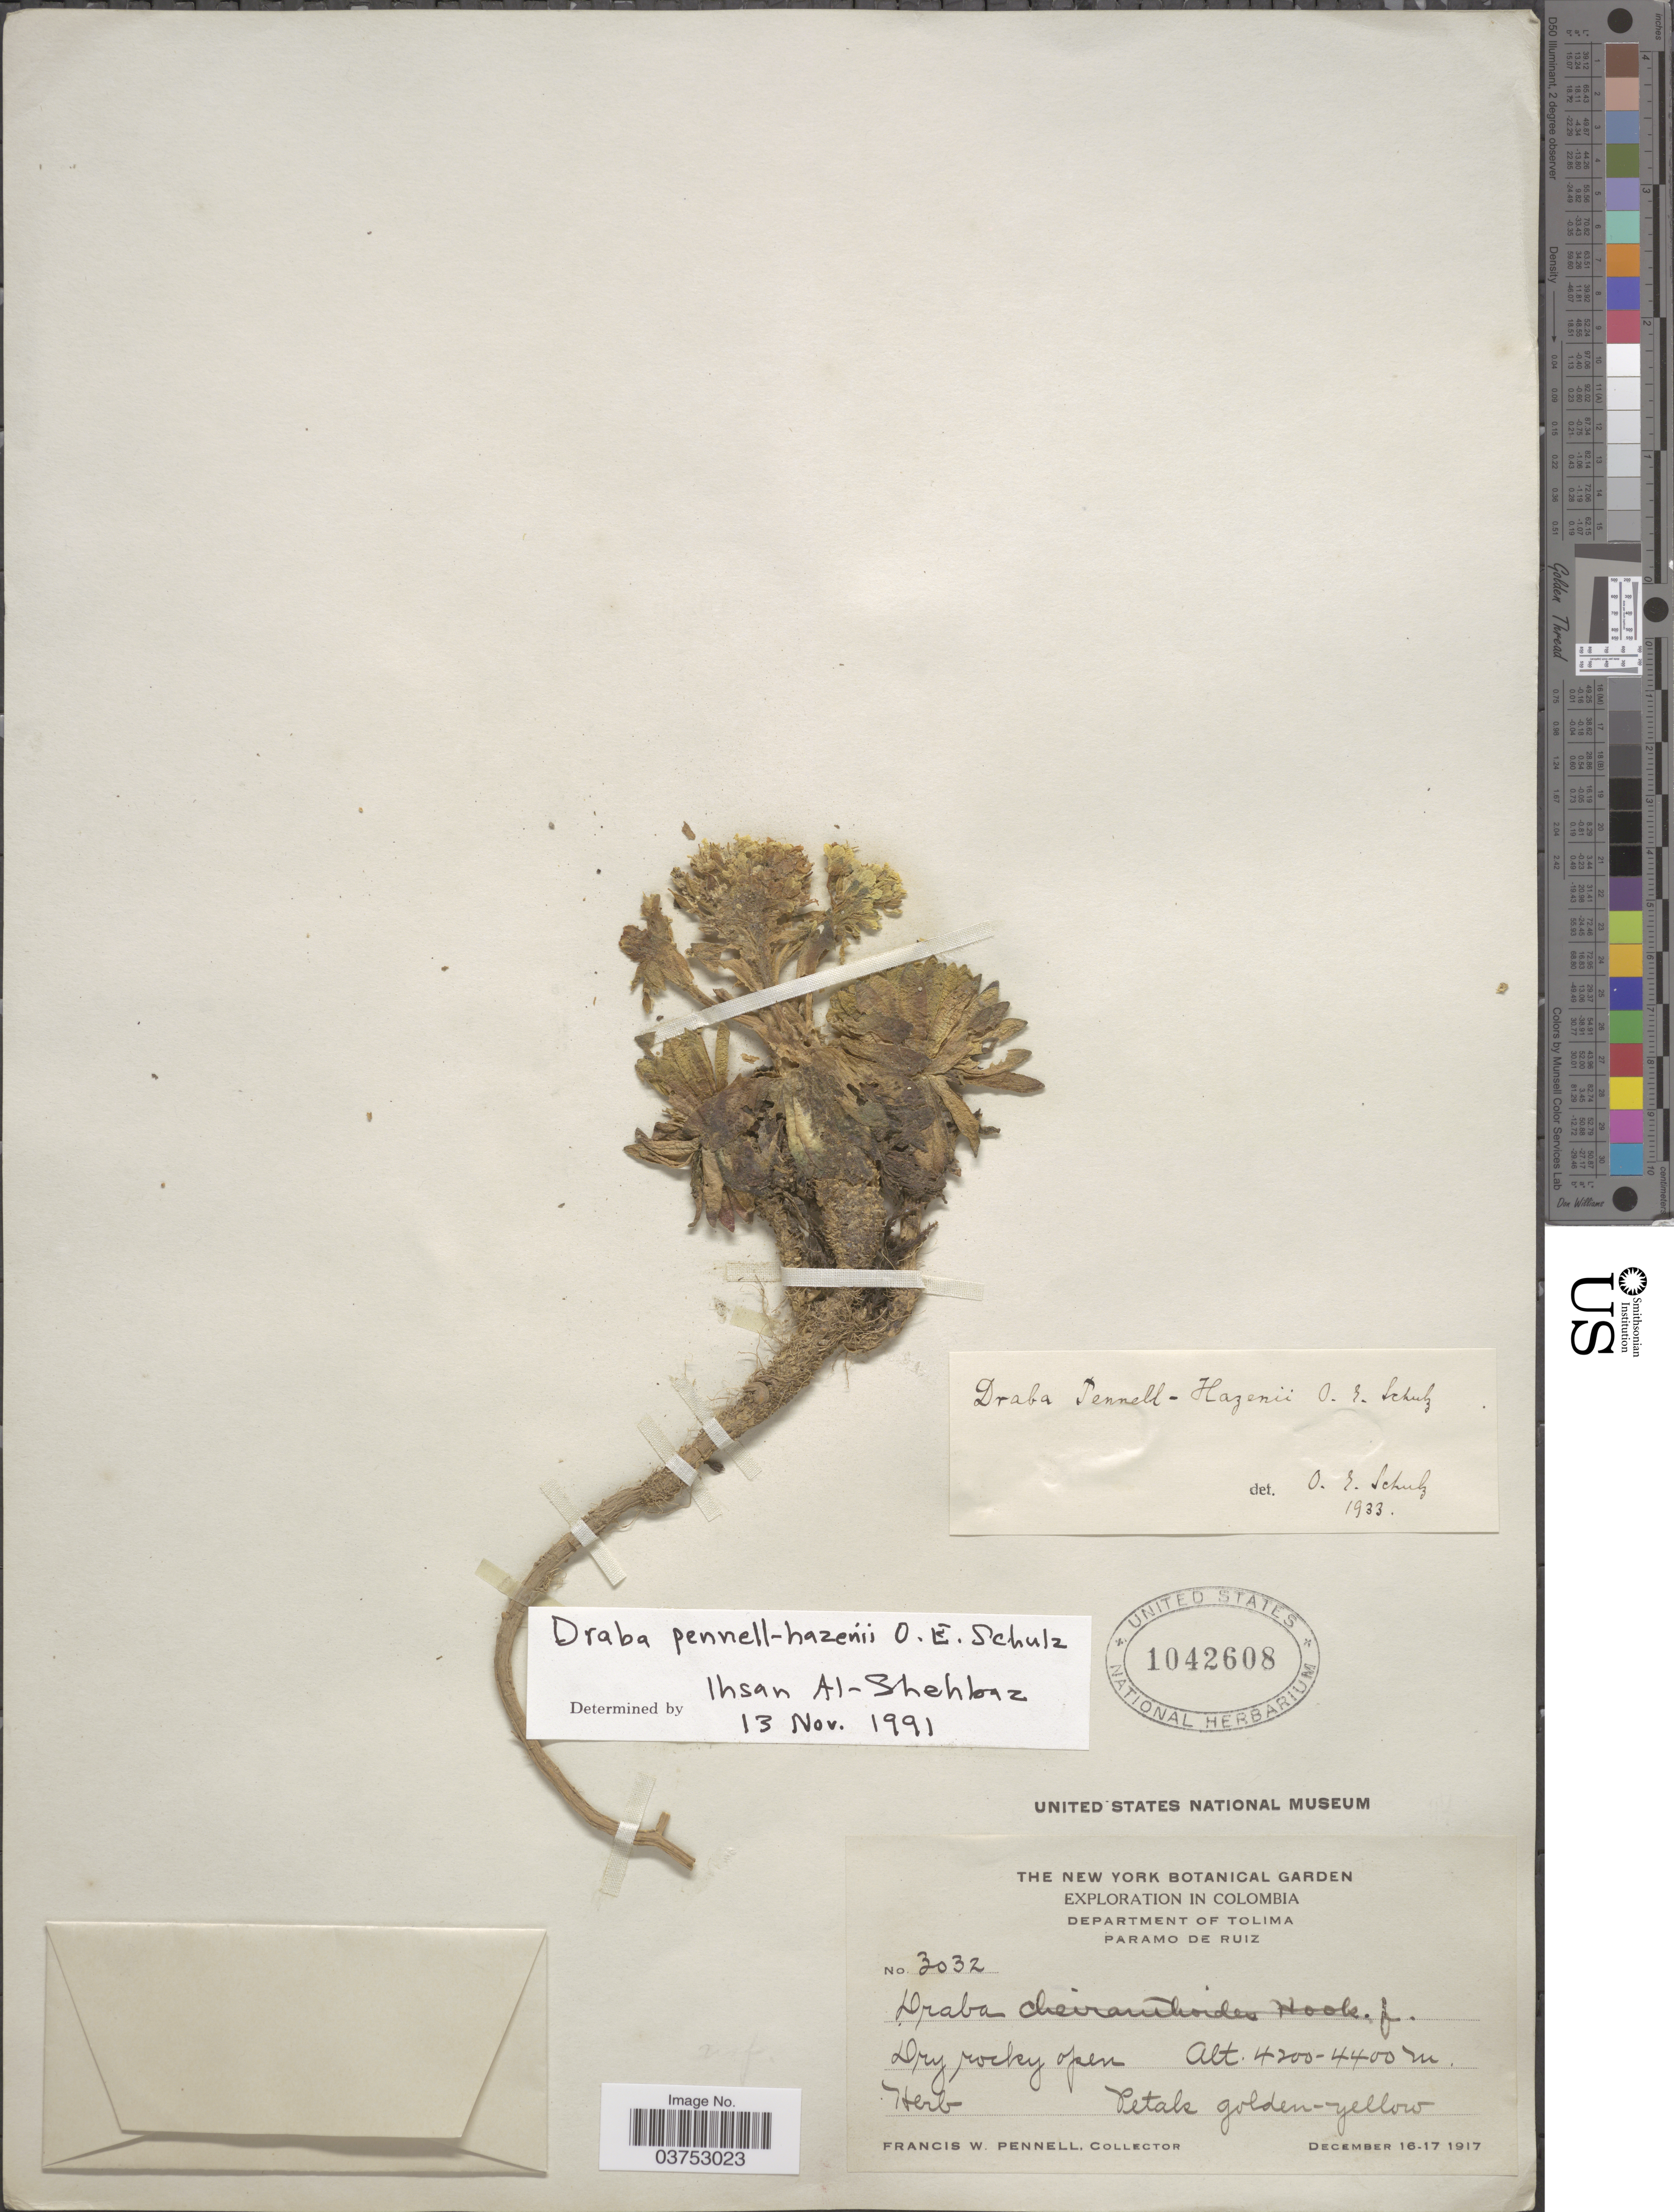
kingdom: Plantae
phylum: Tracheophyta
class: Magnoliopsida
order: Brassicales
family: Brassicaceae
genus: Draba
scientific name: Draba pennell-hazenii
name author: O.E. Schulz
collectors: F. W. Pennell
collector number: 3032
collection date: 1917-12-16/1917-12-17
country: Colombia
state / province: Tolima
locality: Department of Tolima. Paramo de Ruiz.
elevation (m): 4200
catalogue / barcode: US 1042608